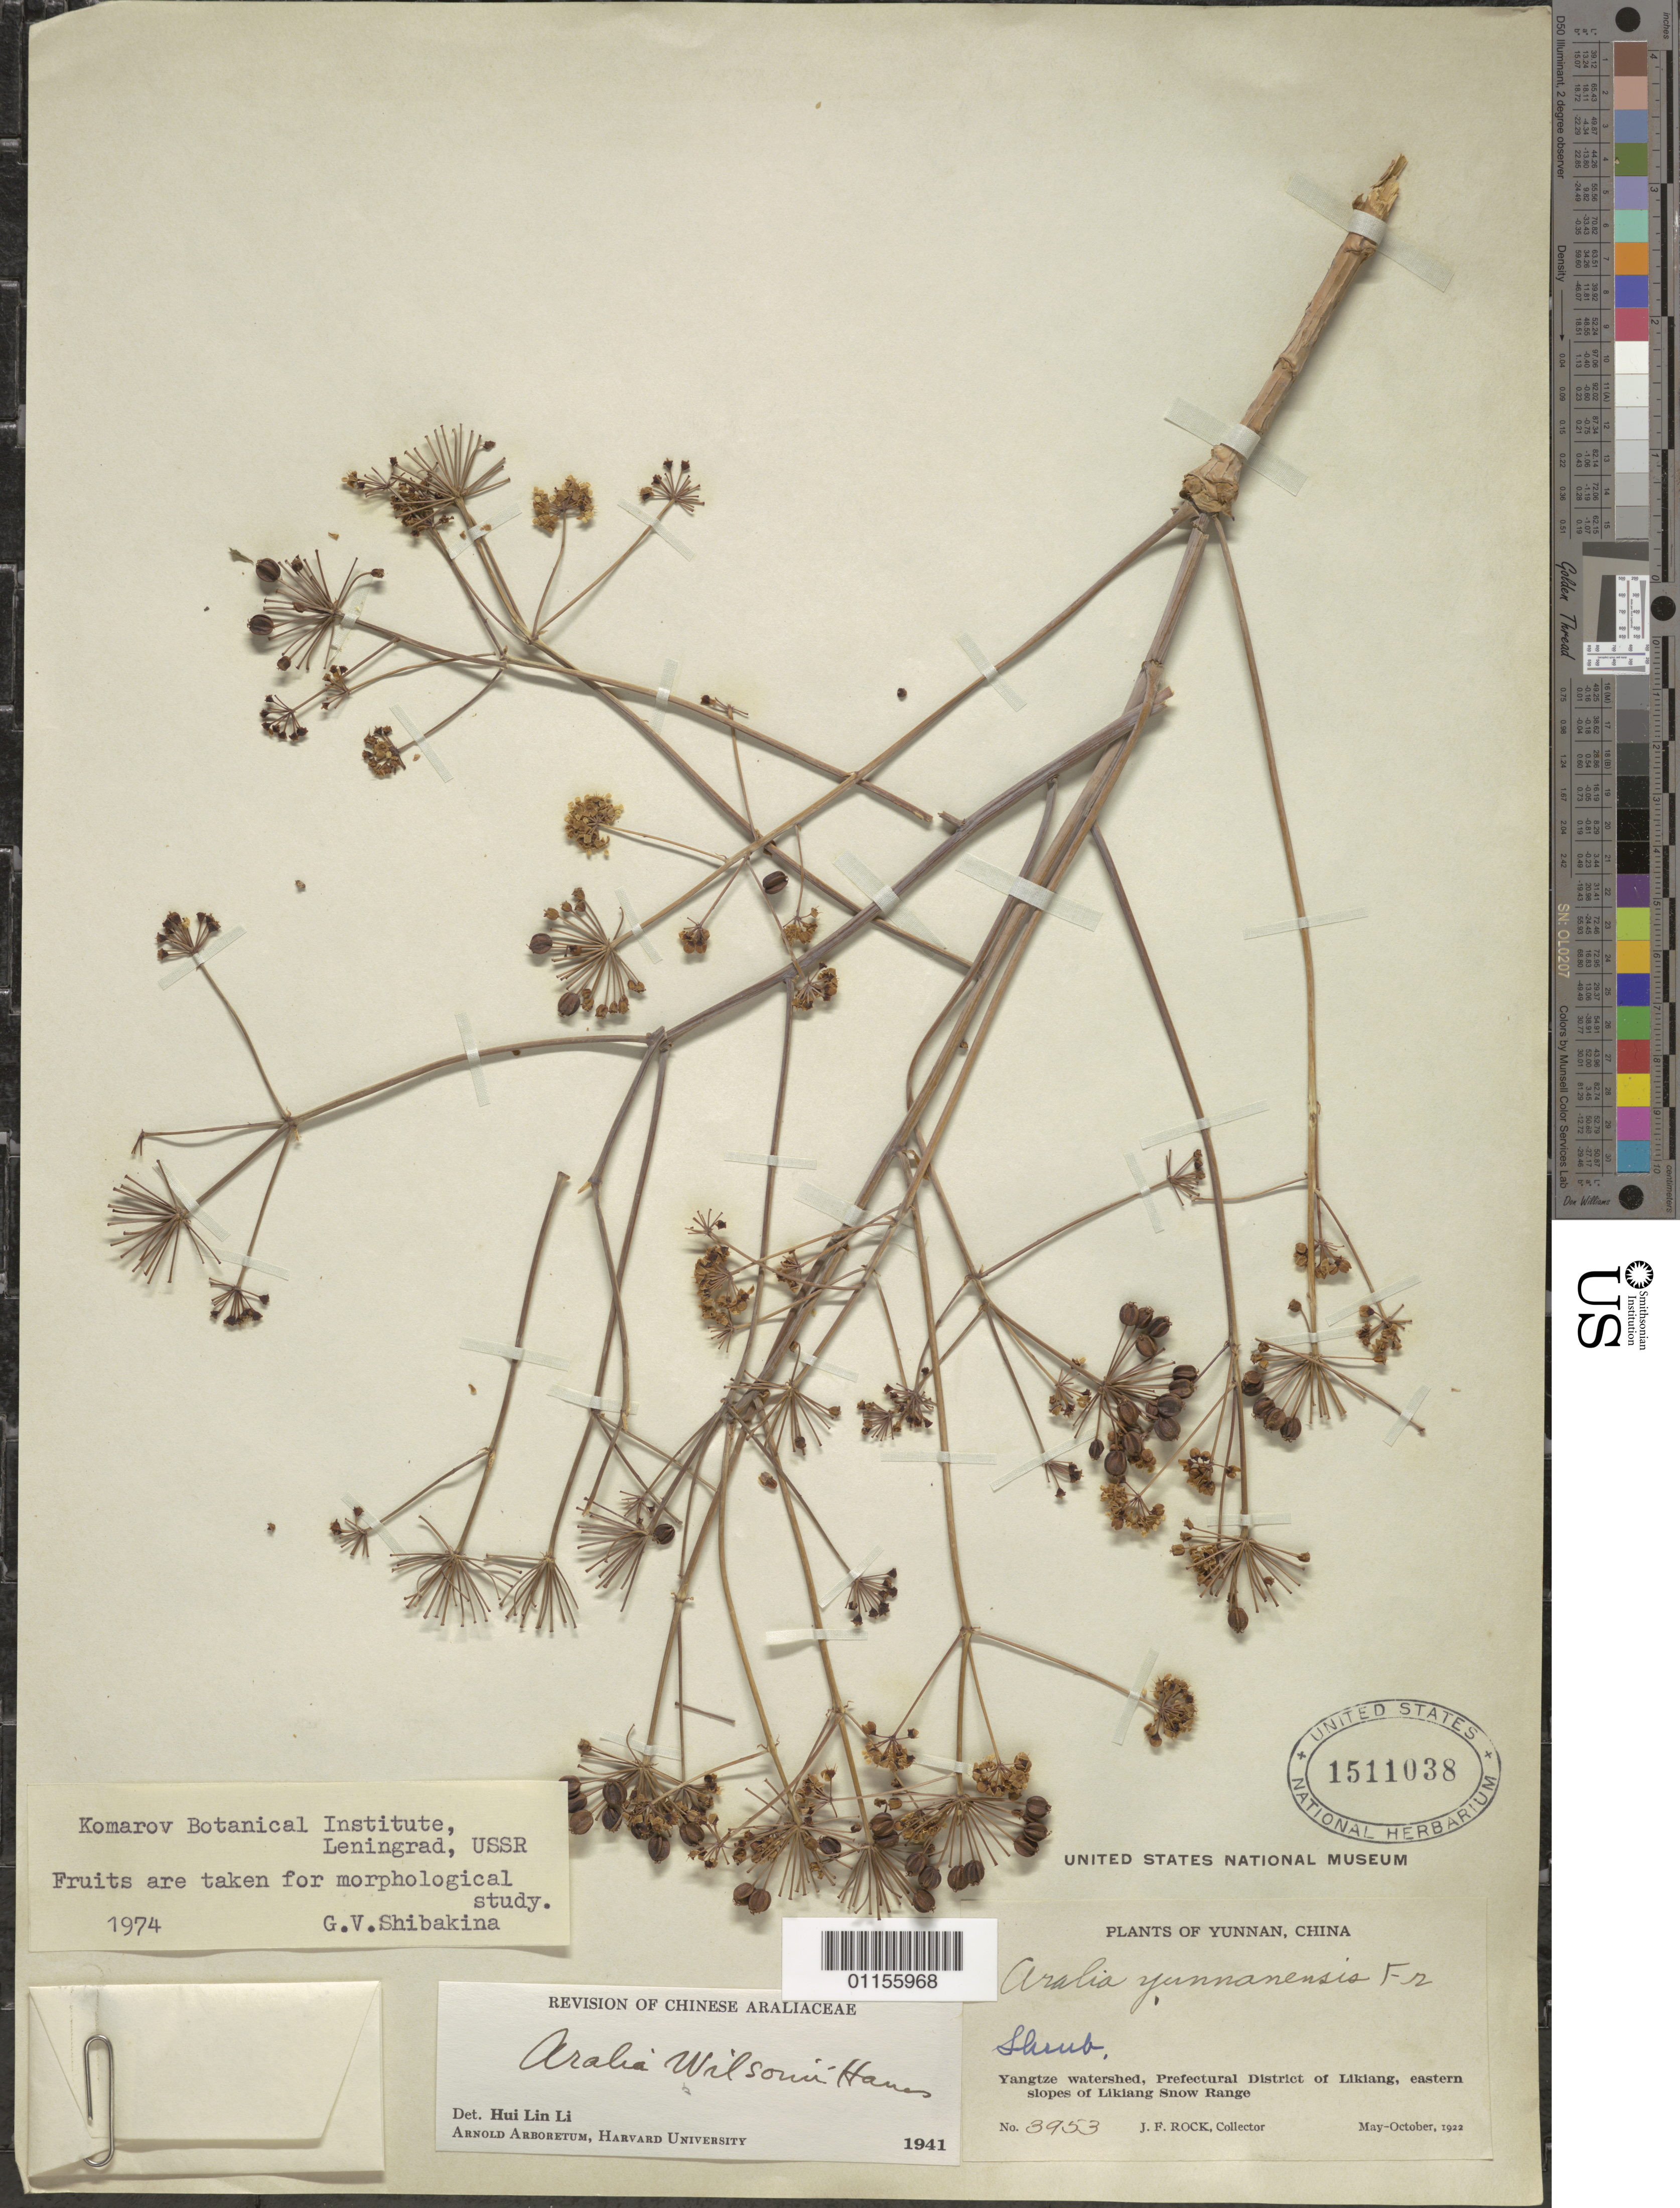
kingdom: Plantae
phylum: Tracheophyta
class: Magnoliopsida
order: Apiales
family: Araliaceae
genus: Aralia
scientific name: Aralia wilsonii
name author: Harms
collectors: J. F. Rock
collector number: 3953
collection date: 1922-05/1922-10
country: China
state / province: Yunnan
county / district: Prefectural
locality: Yangtze watershed, Likiang, E slopes of Likiang Snow Range.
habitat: Shrub.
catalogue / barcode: US 1511038